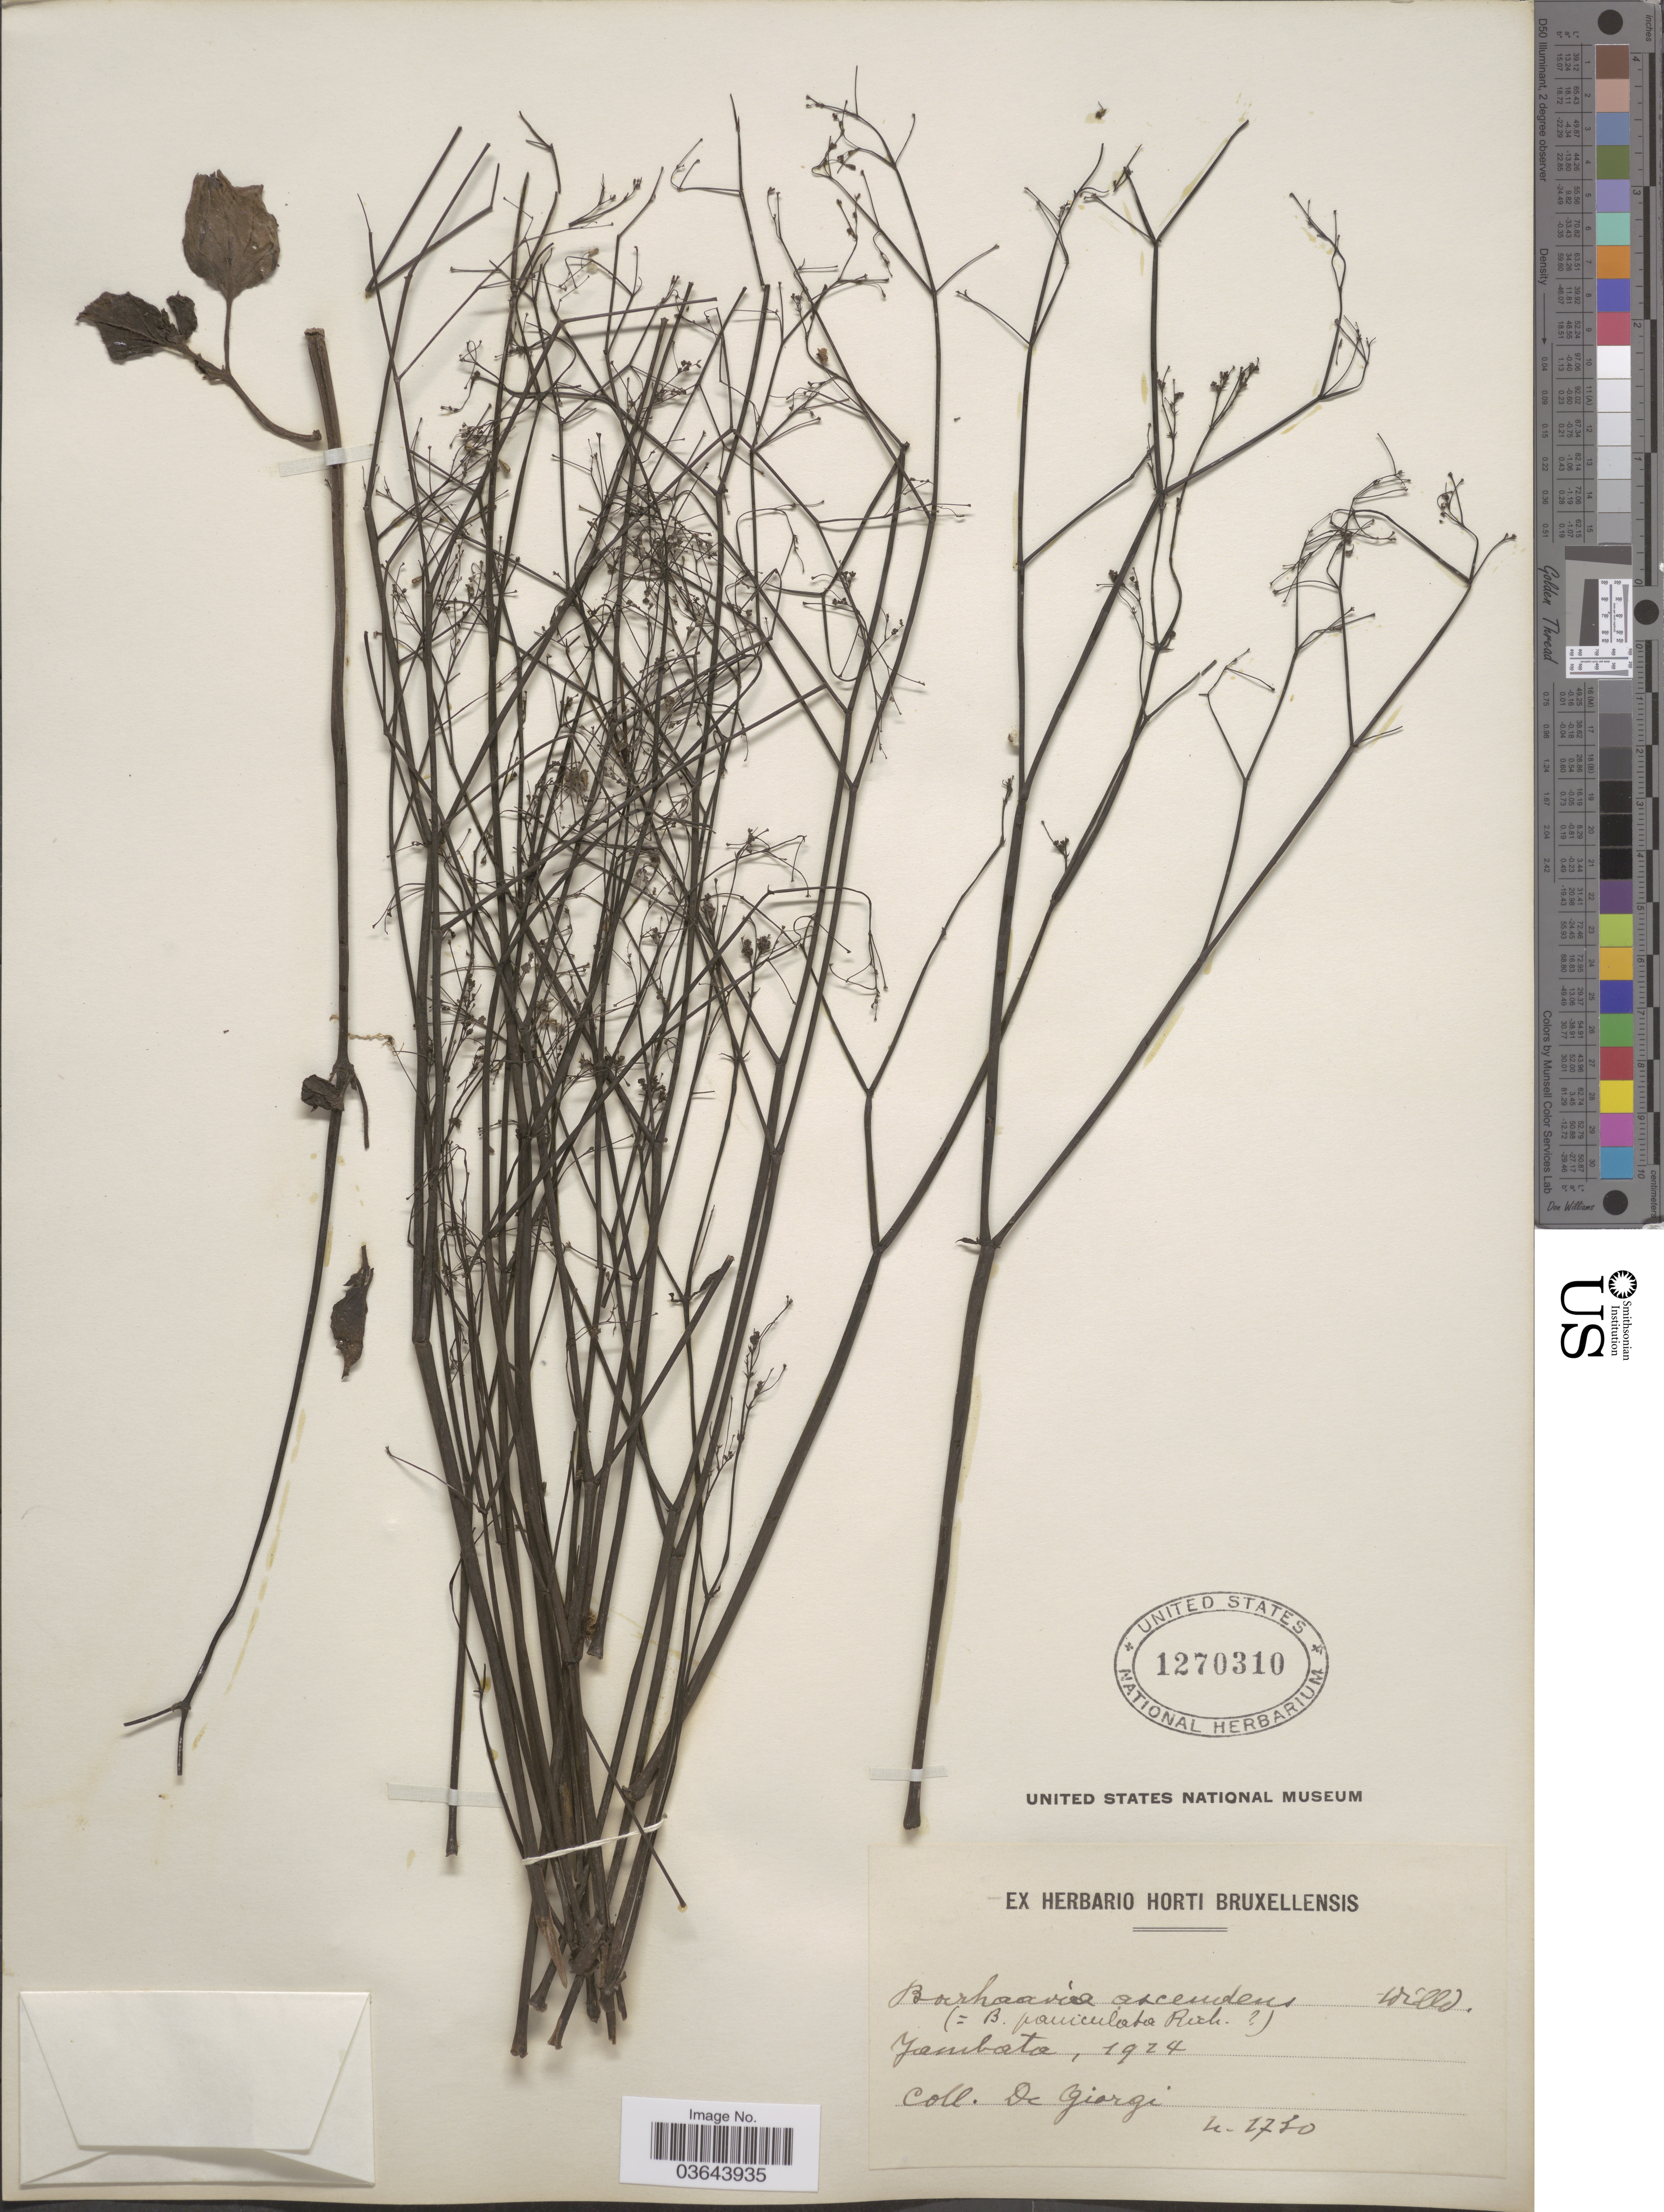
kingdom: Plantae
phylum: Tracheophyta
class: Magnoliopsida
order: Caryophyllales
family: Nyctaginaceae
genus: Boerhavia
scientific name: Boerhavia adscendens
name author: Willd.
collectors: D. Giorgi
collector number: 1730*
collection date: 1924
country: Congo, Democratic Republic of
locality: Yambata.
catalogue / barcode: US 1270310